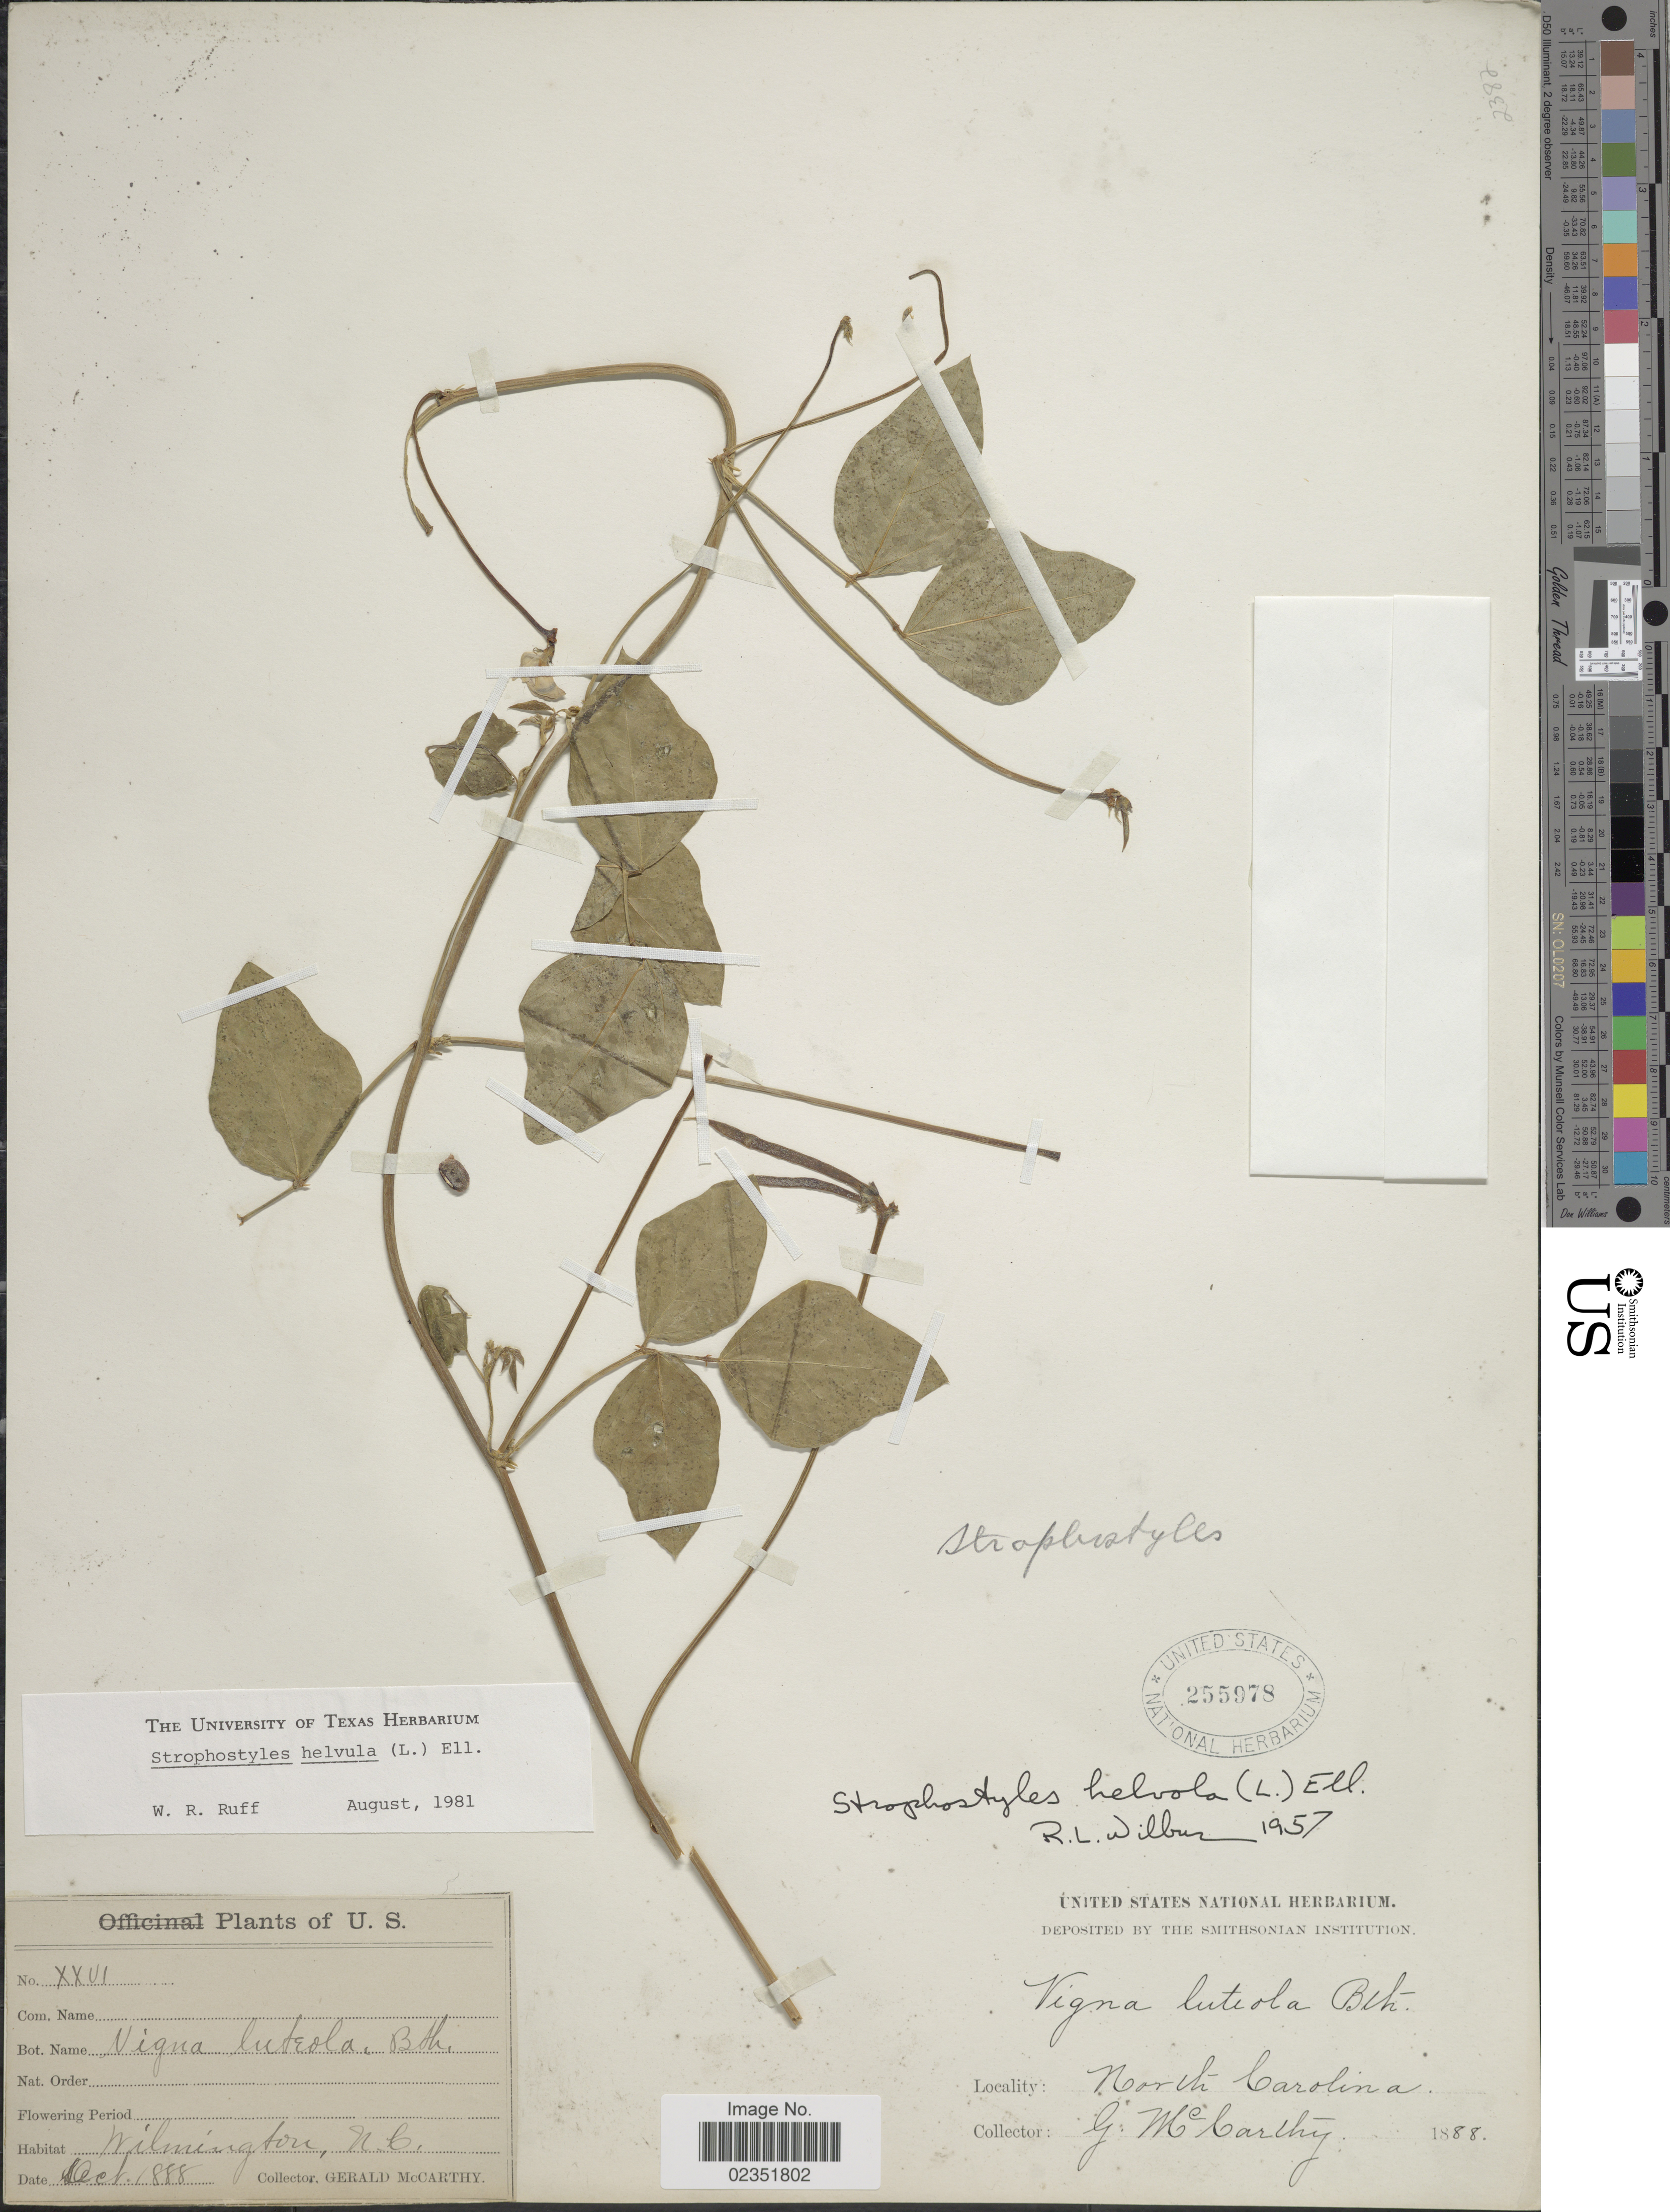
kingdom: Plantae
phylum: Tracheophyta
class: Magnoliopsida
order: Fabales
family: Fabaceae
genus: Strophostyles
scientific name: Strophostyles helvola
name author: (L.) Elliott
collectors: G. McCarthy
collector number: XXVI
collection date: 1888-10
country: United States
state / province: North Carolina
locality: Wilmington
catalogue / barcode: US 255978